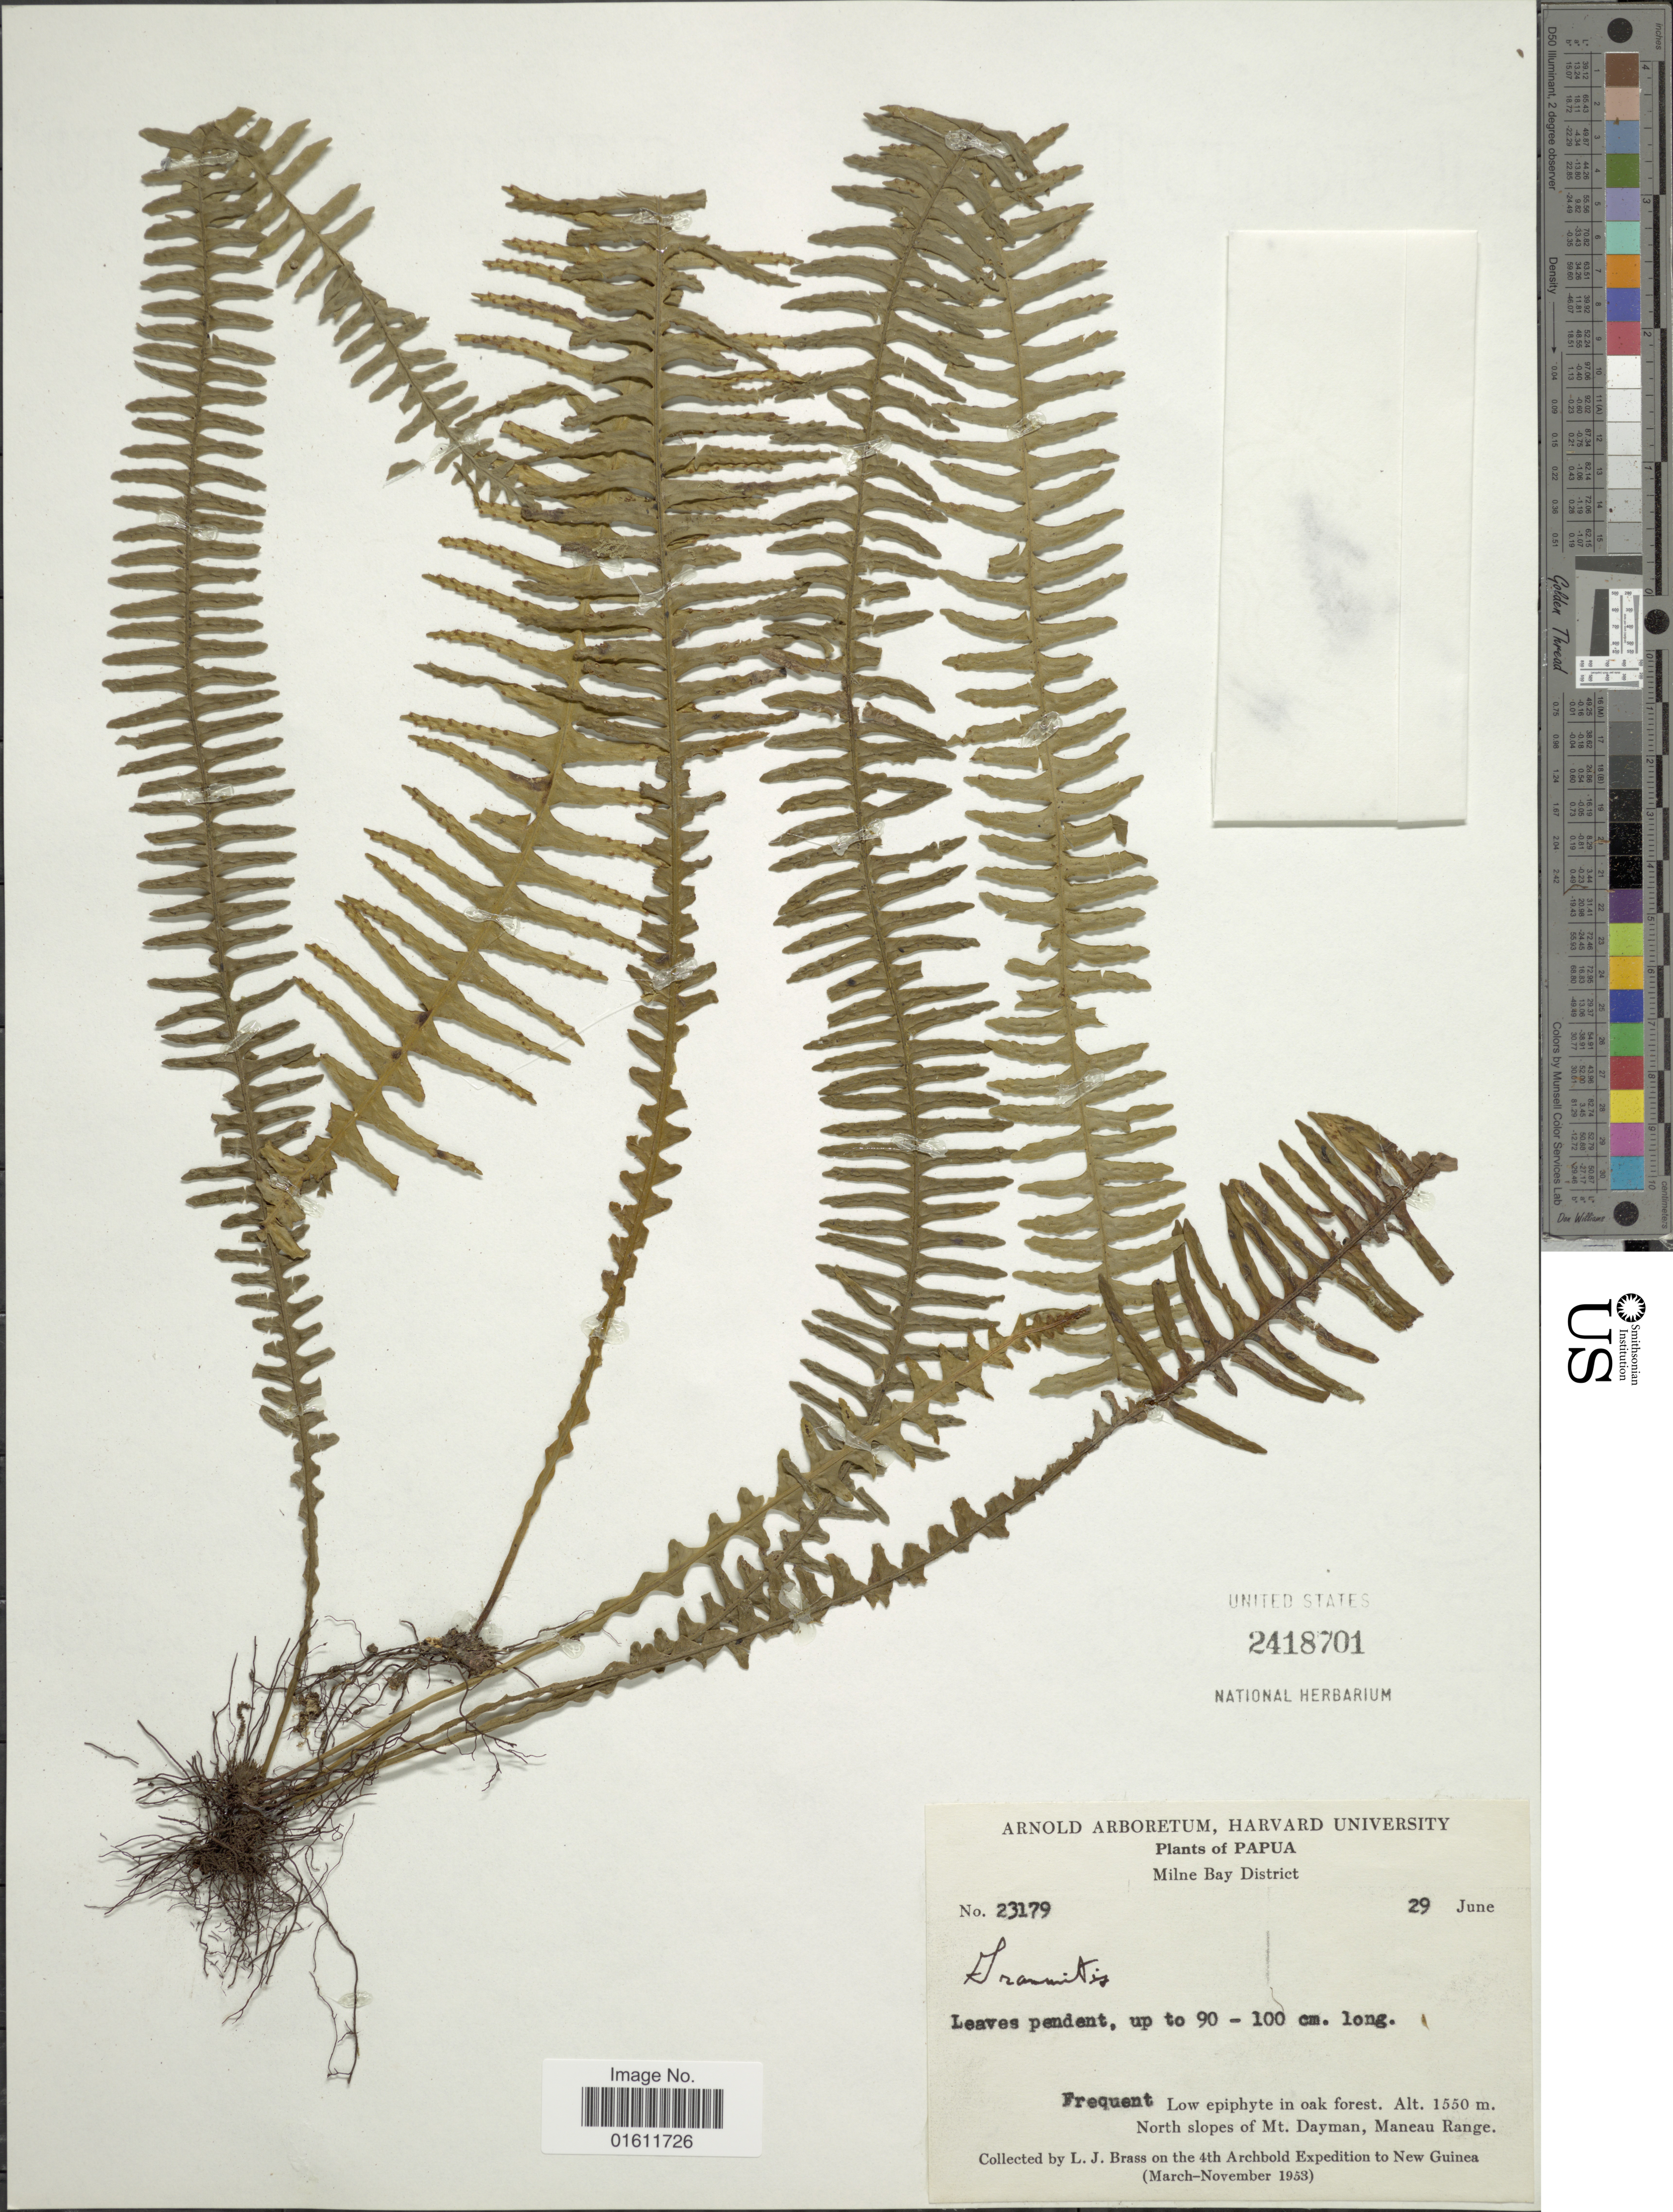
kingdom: Plantae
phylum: Tracheophyta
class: Polypodiopsida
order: Polypodiales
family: Polypodiaceae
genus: Prosaptia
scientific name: Prosaptia sp.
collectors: L. J. Brass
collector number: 23179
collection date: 1953-06-29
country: Papua New Guinea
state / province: Milne Bay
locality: North slopes of Mt. Dayman, Maneau Range.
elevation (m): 1550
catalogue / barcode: US 2418701